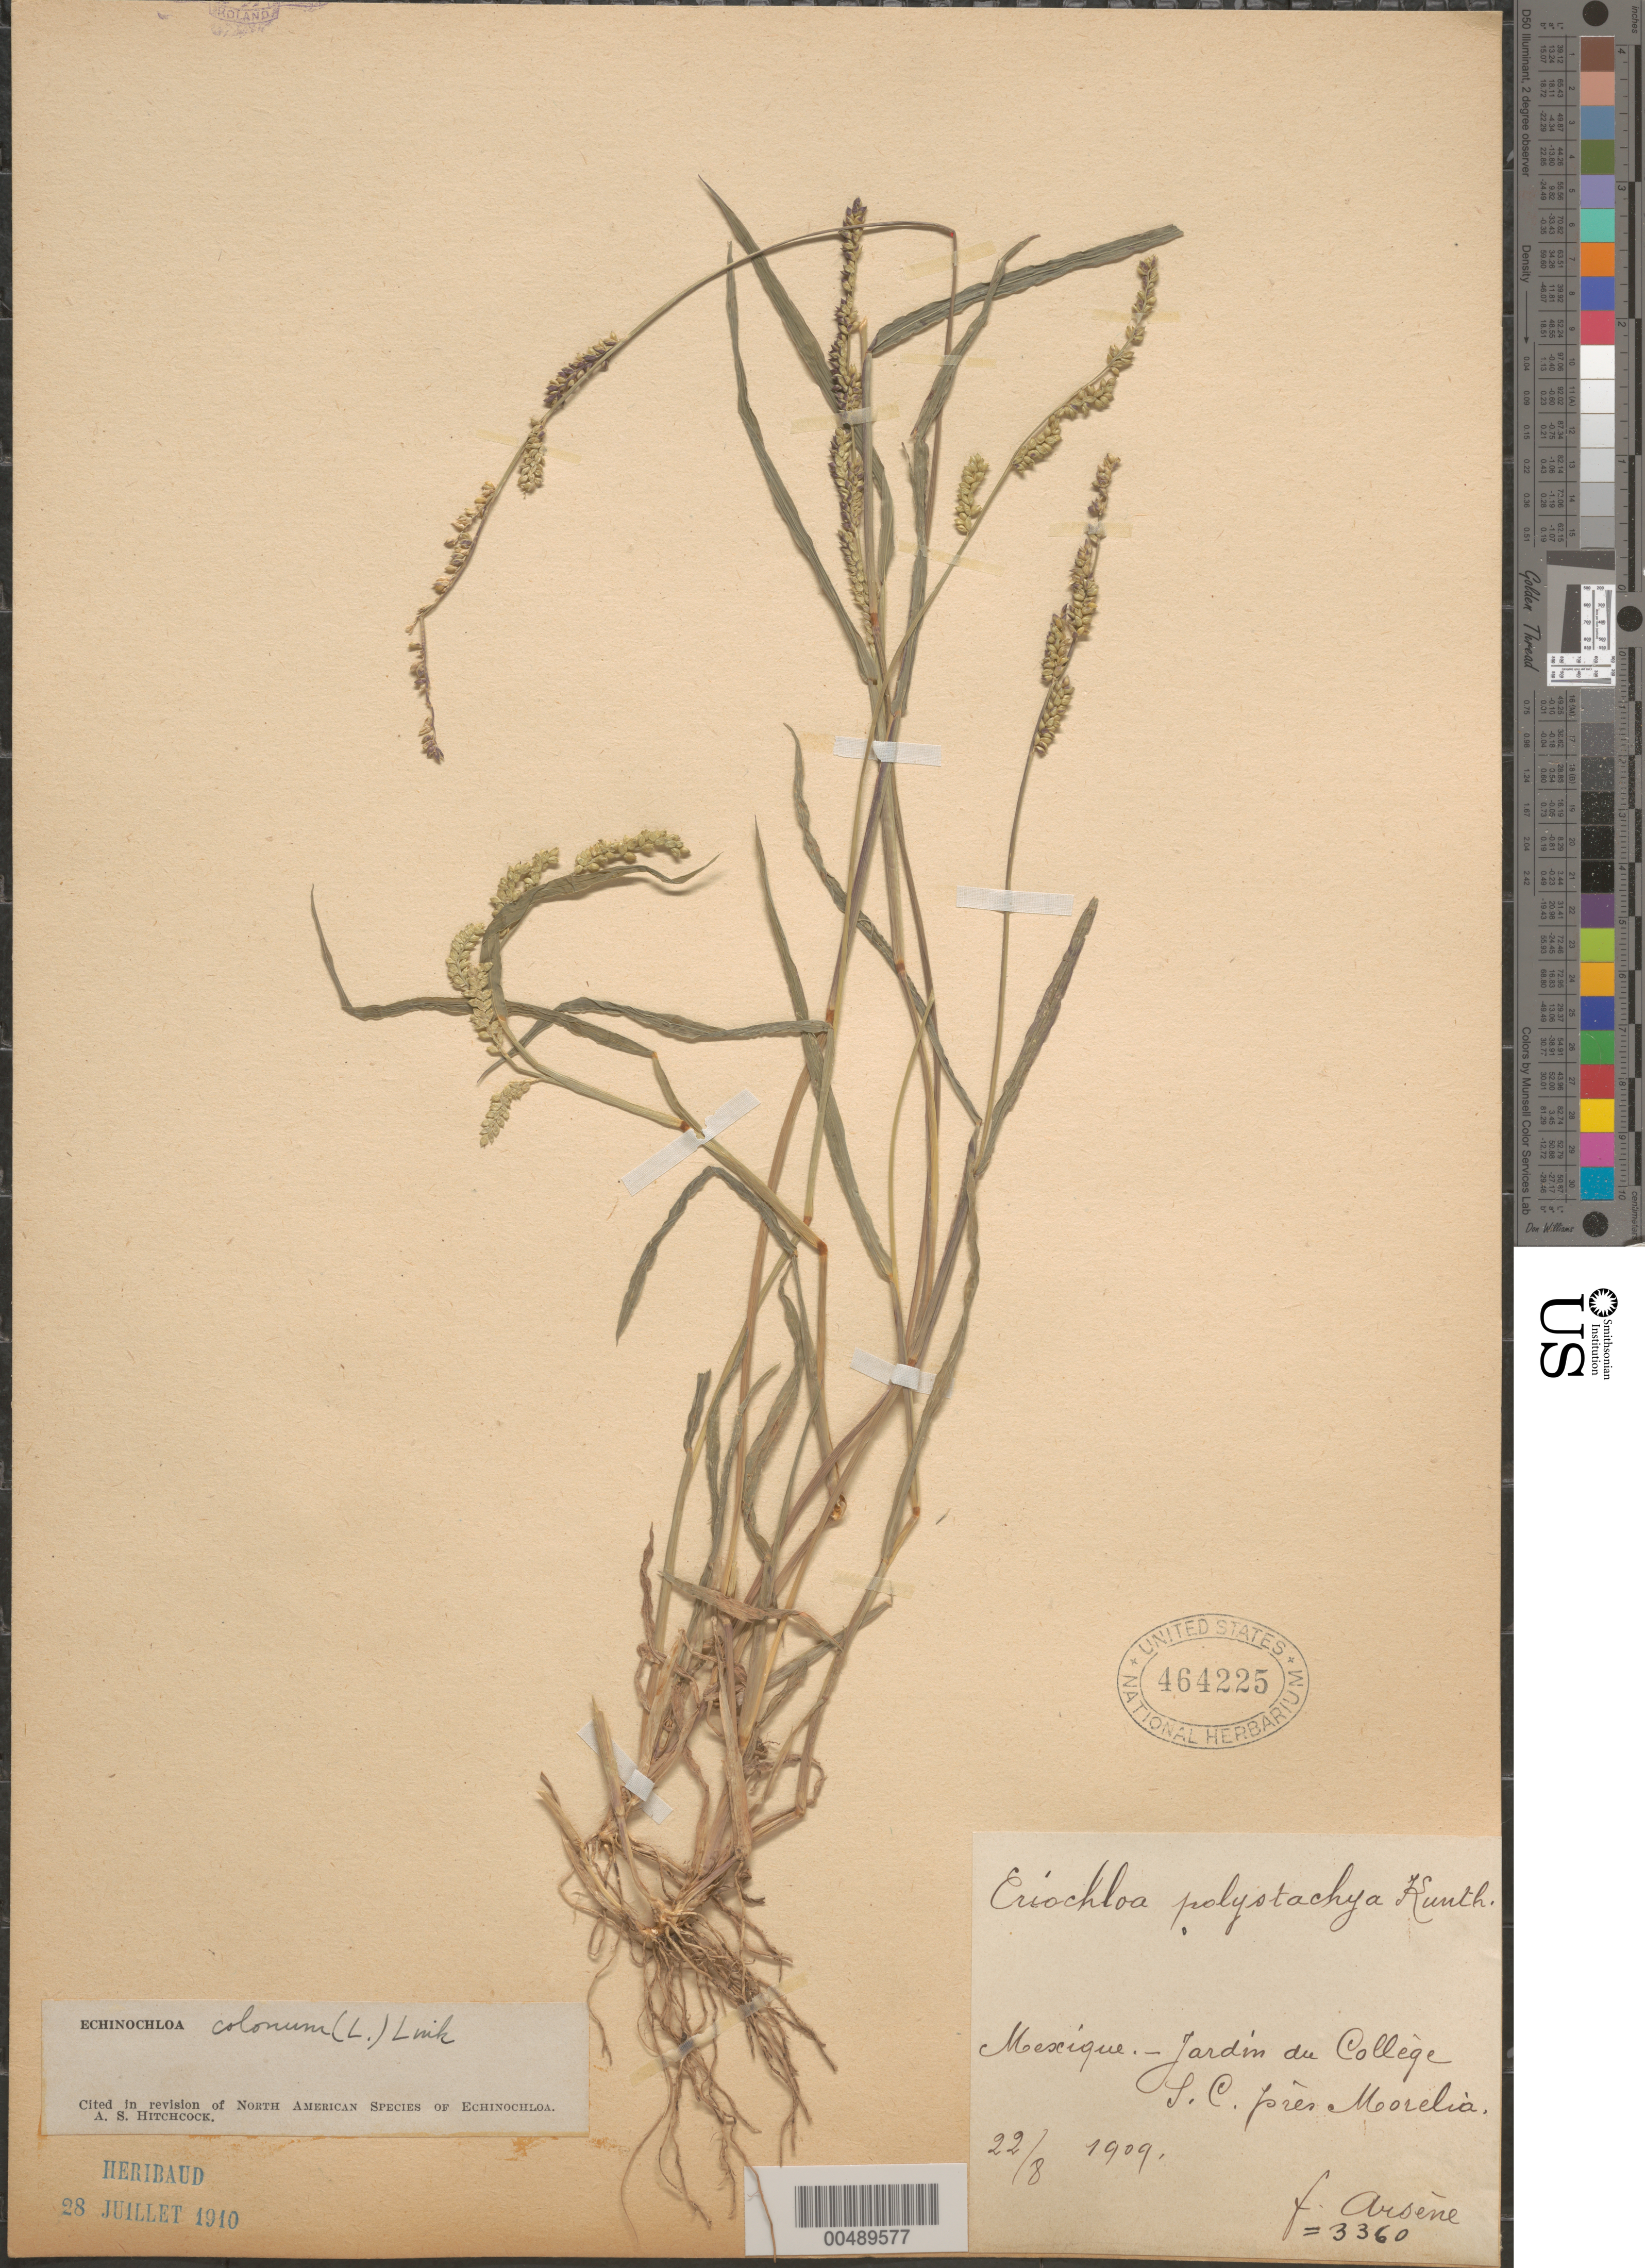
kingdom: Plantae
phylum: Tracheophyta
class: Liliopsida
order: Poales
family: Poaceae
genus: Echinochloa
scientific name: Echinochloa colona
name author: (L.) Link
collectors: Bro. G. Arsène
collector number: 3360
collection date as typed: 22 Aug 1909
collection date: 1909-08-22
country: Mexico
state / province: Durango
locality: San Ramon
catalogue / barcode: US 464225